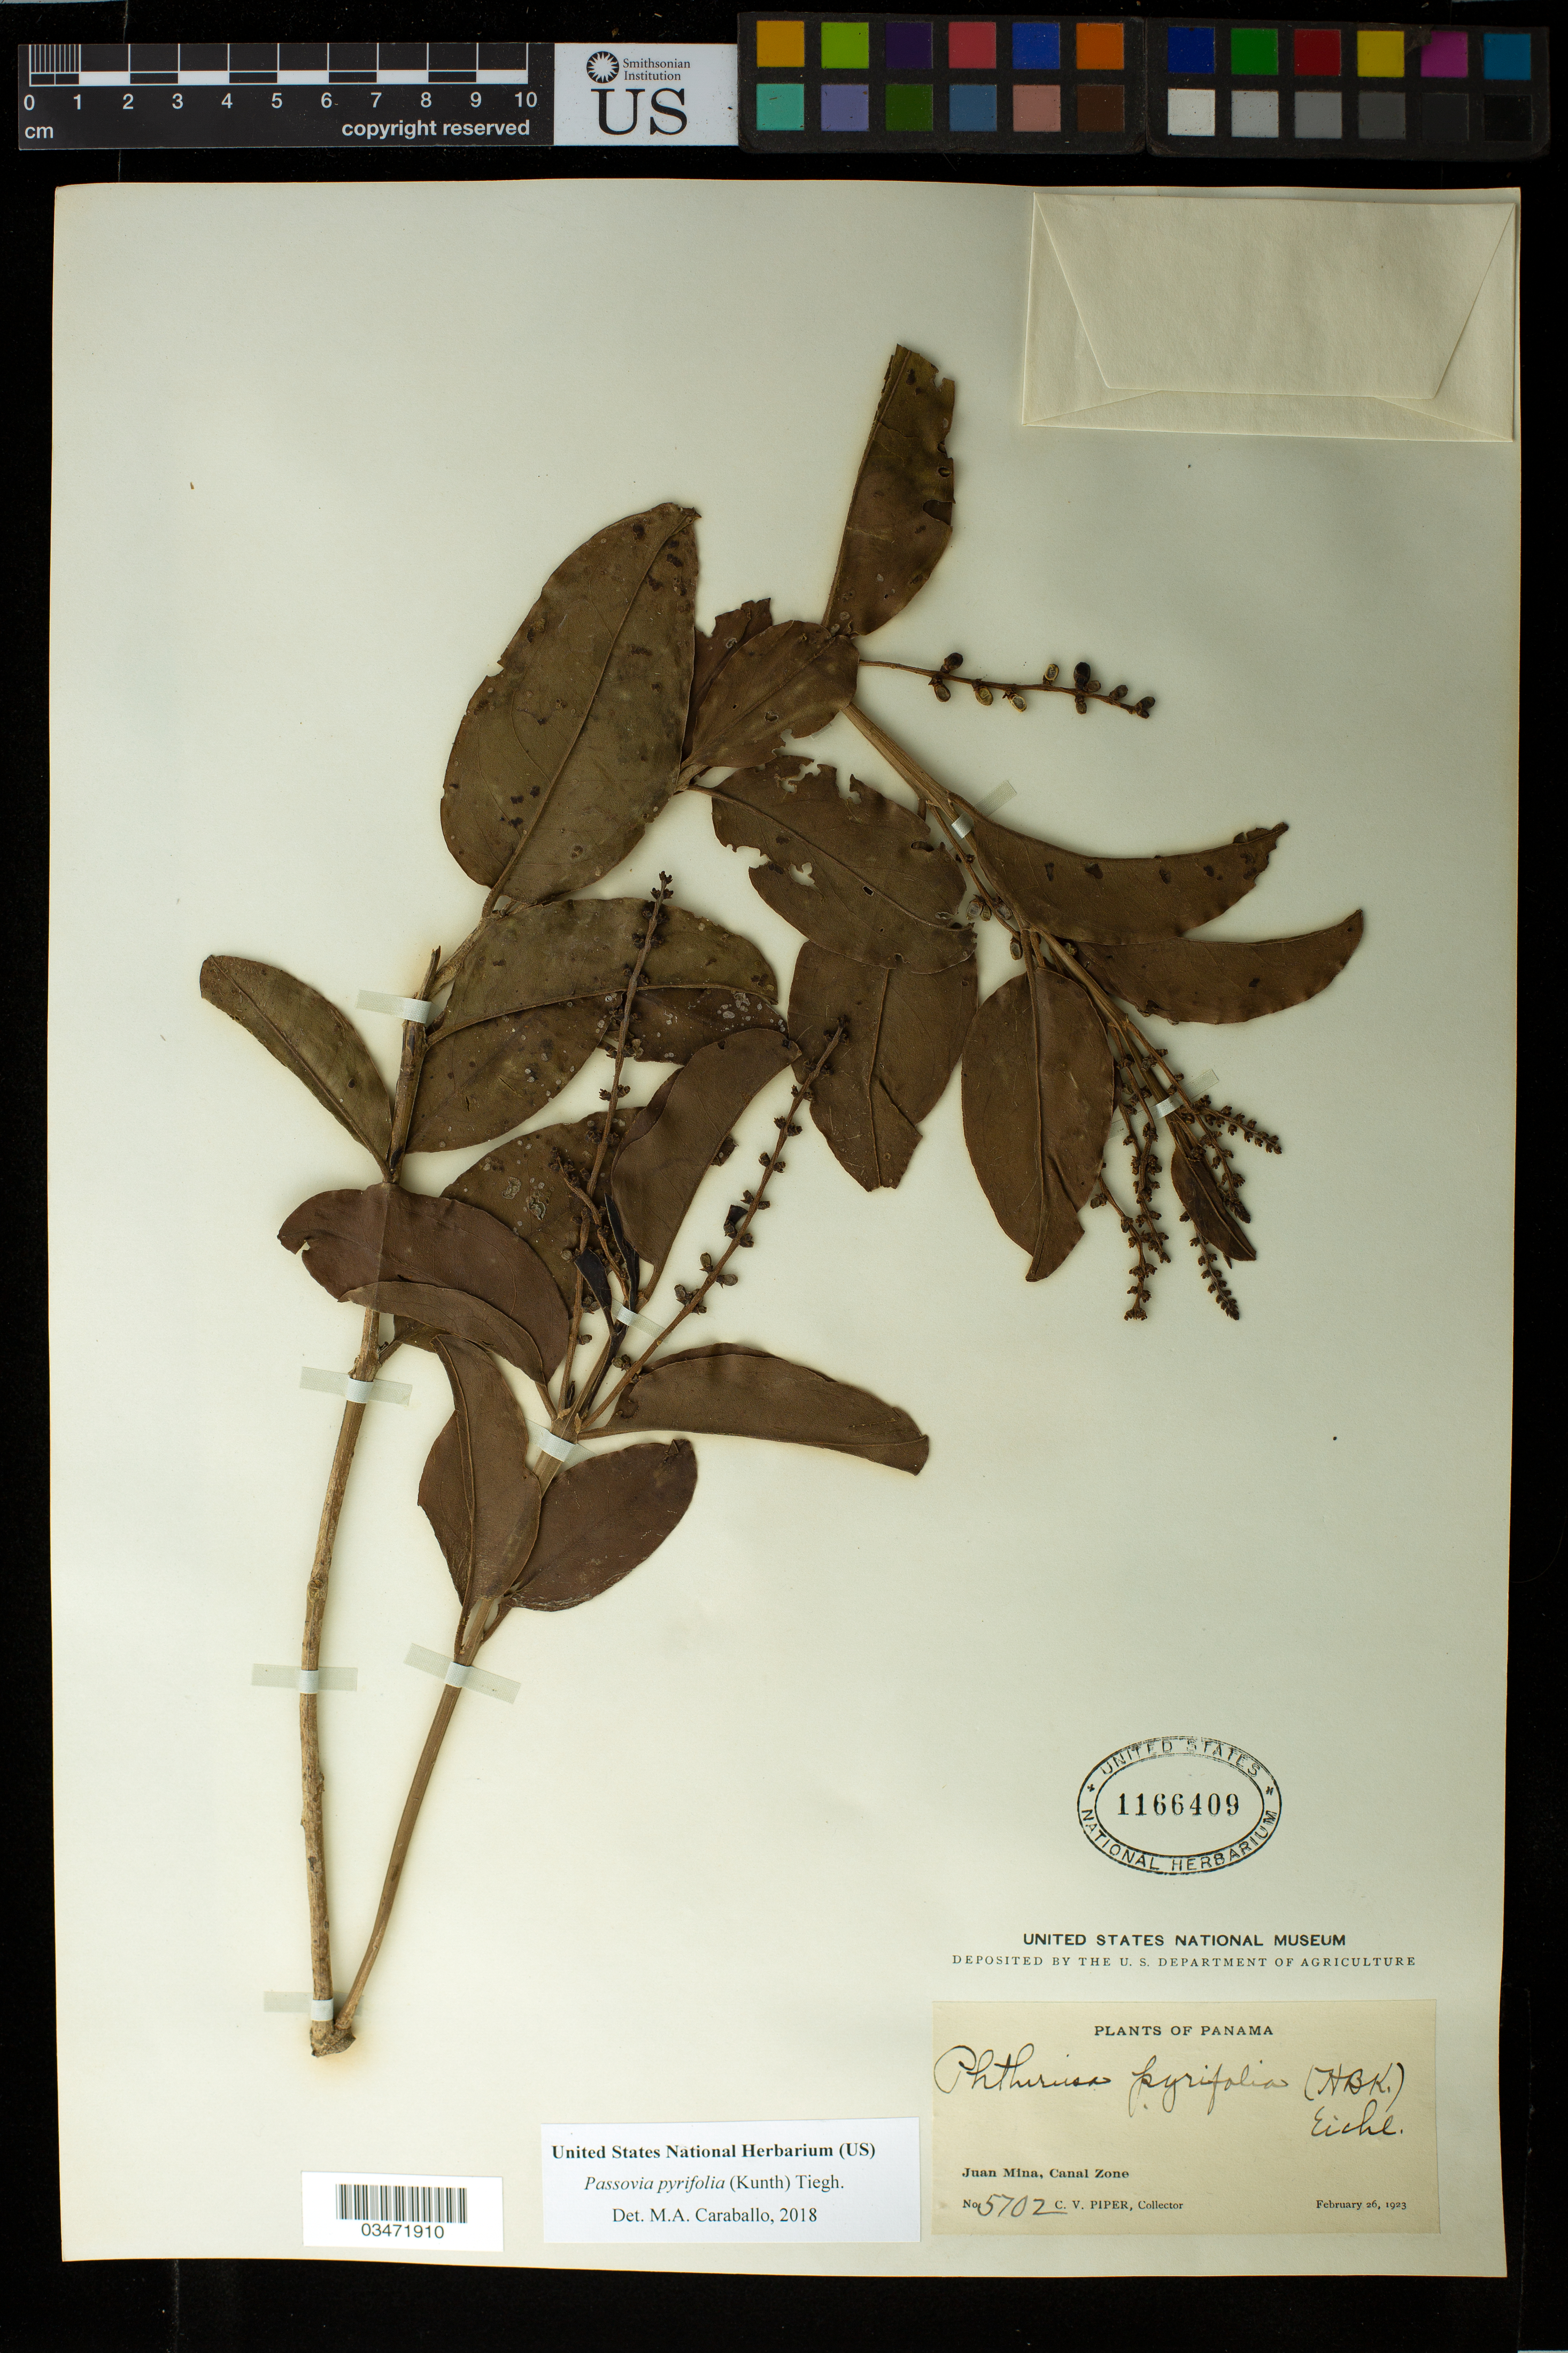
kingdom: Plantae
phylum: Tracheophyta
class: Magnoliopsida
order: Santalales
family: Loranthaceae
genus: Passovia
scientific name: Passovia pyrifolia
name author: (Kunth) Tiegh.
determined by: Caraballo-Ortiz, Marcos A., (MISS), University of Mississippi (UNITED STATES)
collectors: C. V. Piper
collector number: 5702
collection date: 1923-02-26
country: Panama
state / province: Panamá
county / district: Canal Zone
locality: Juan Mina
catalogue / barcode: US 1166409